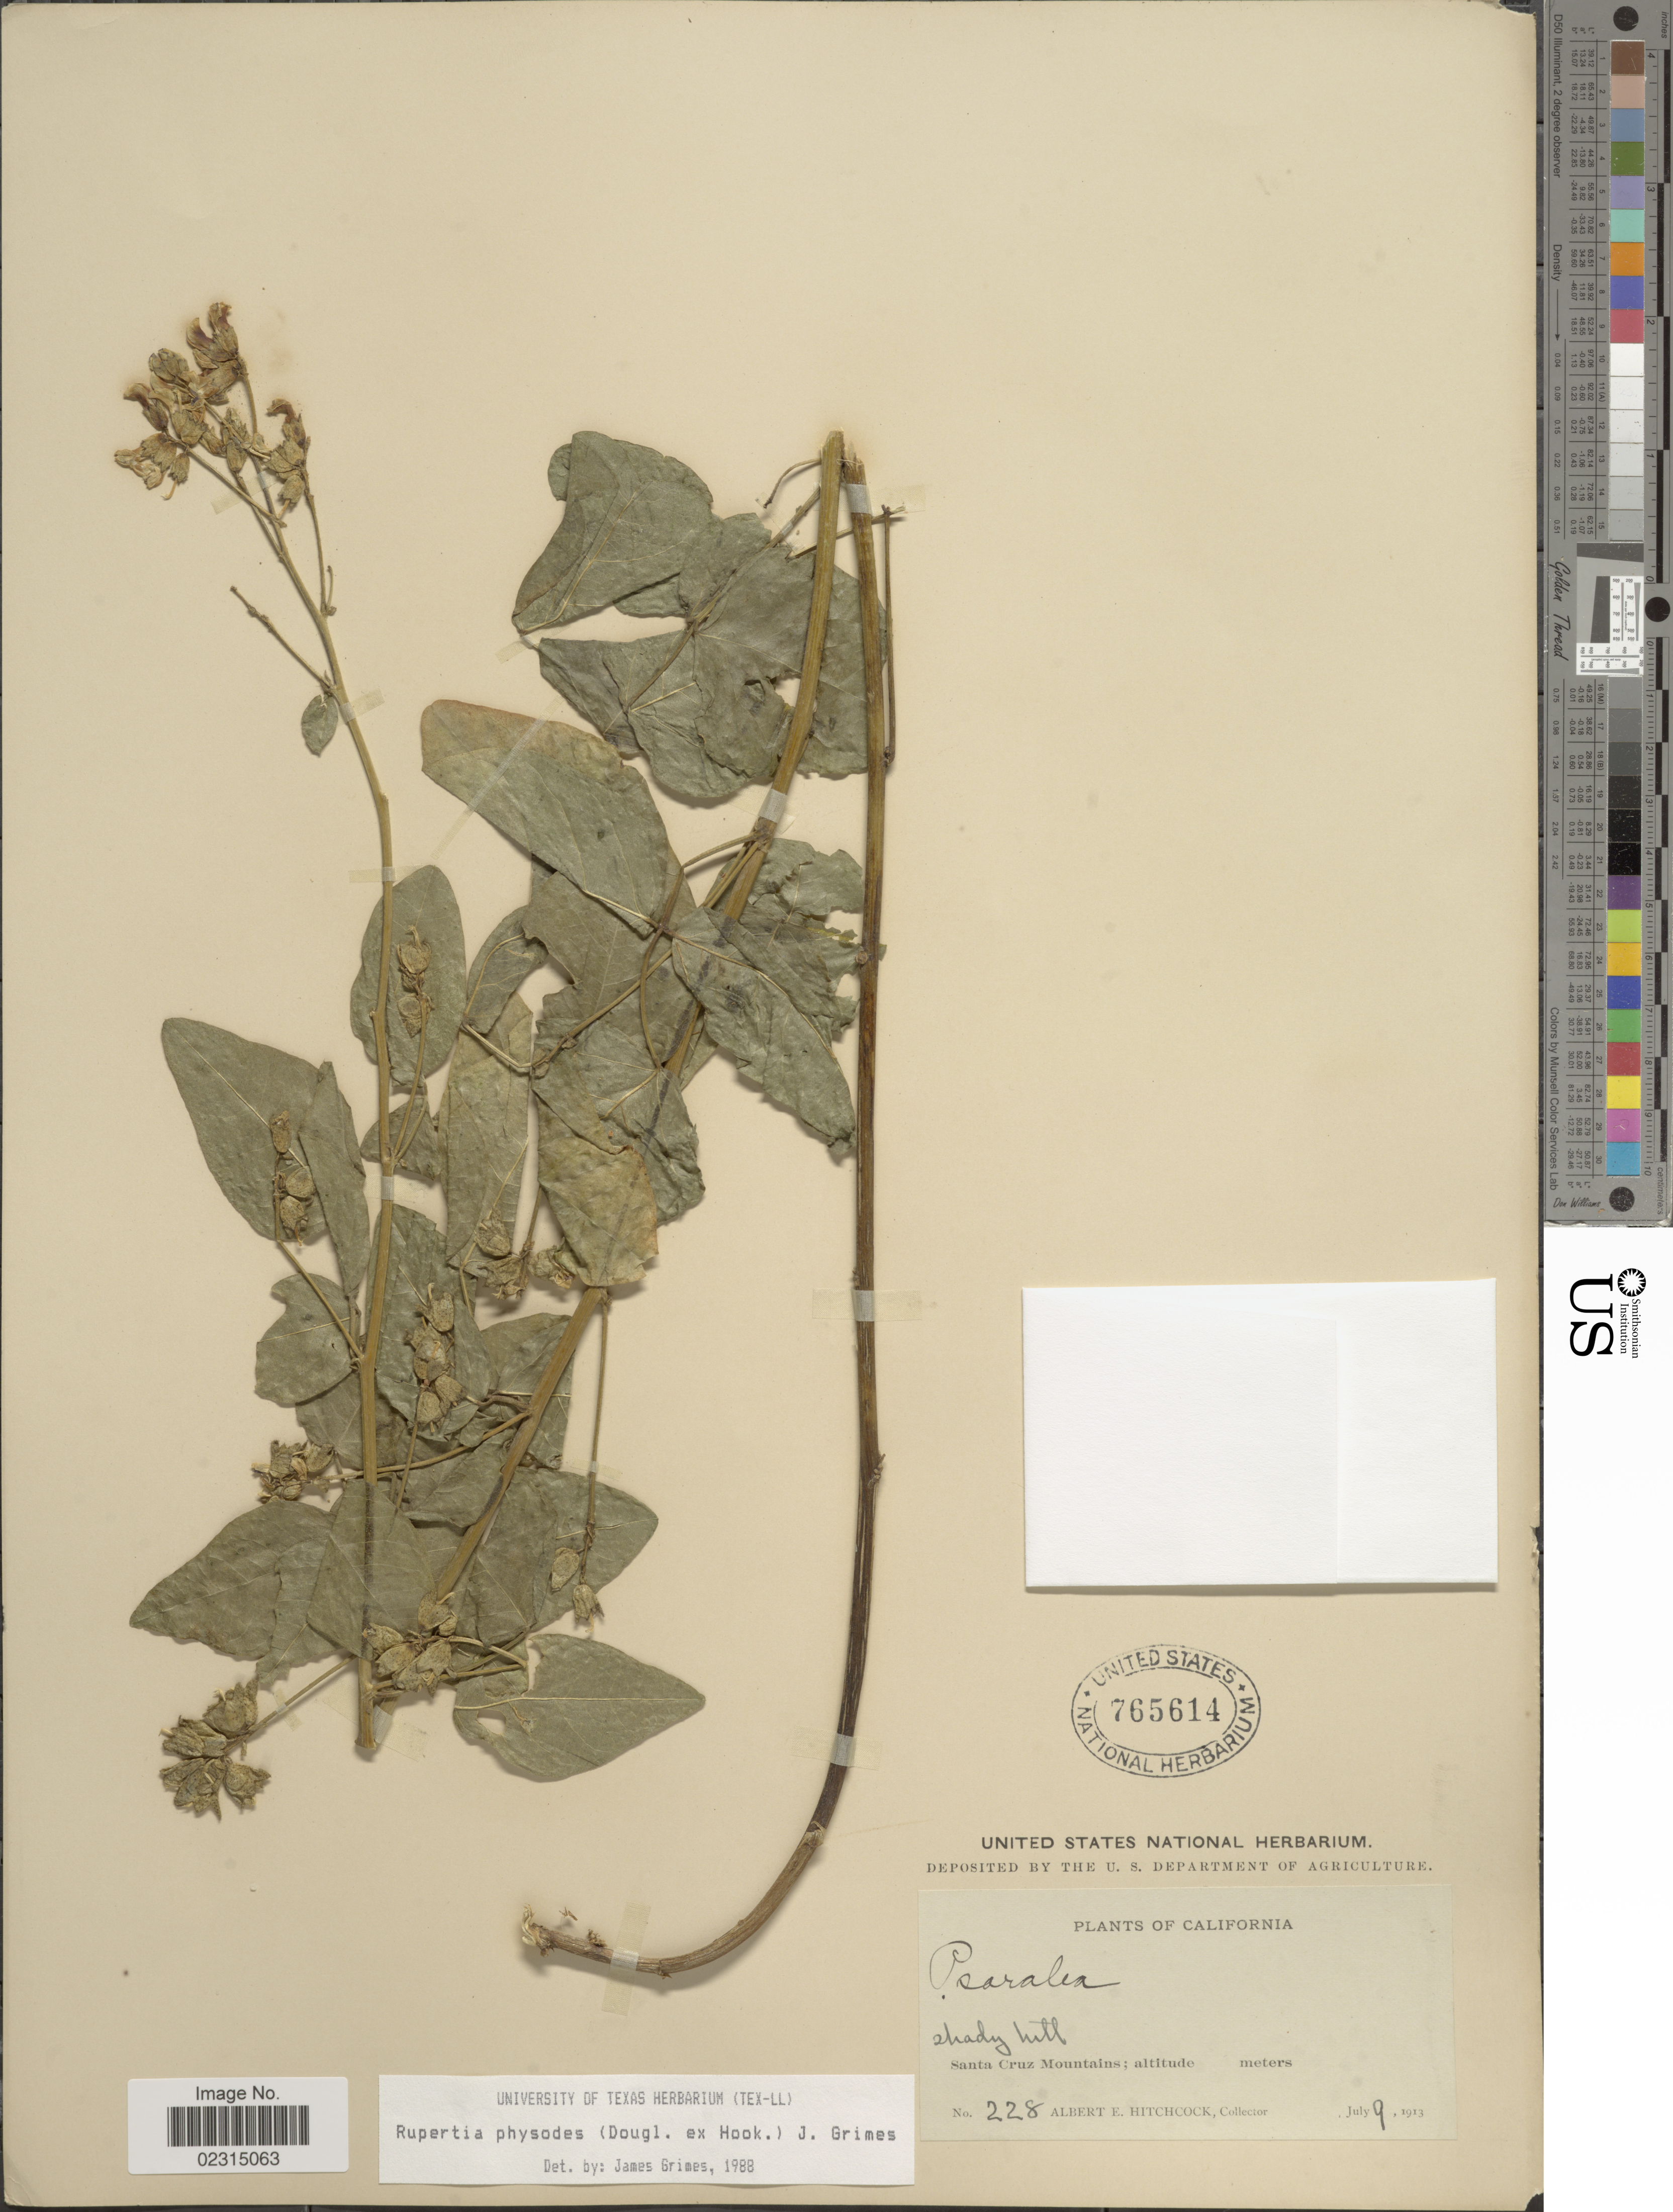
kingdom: Plantae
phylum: Tracheophyta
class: Magnoliopsida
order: Fabales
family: Fabaceae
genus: Rupertia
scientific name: Rupertia physodes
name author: (Douglas) J.W. Grimes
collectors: A. Hitchcock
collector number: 228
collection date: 1913-07-09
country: United States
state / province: California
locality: Shade hill, Santa Cruz Mountains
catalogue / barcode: US 765614